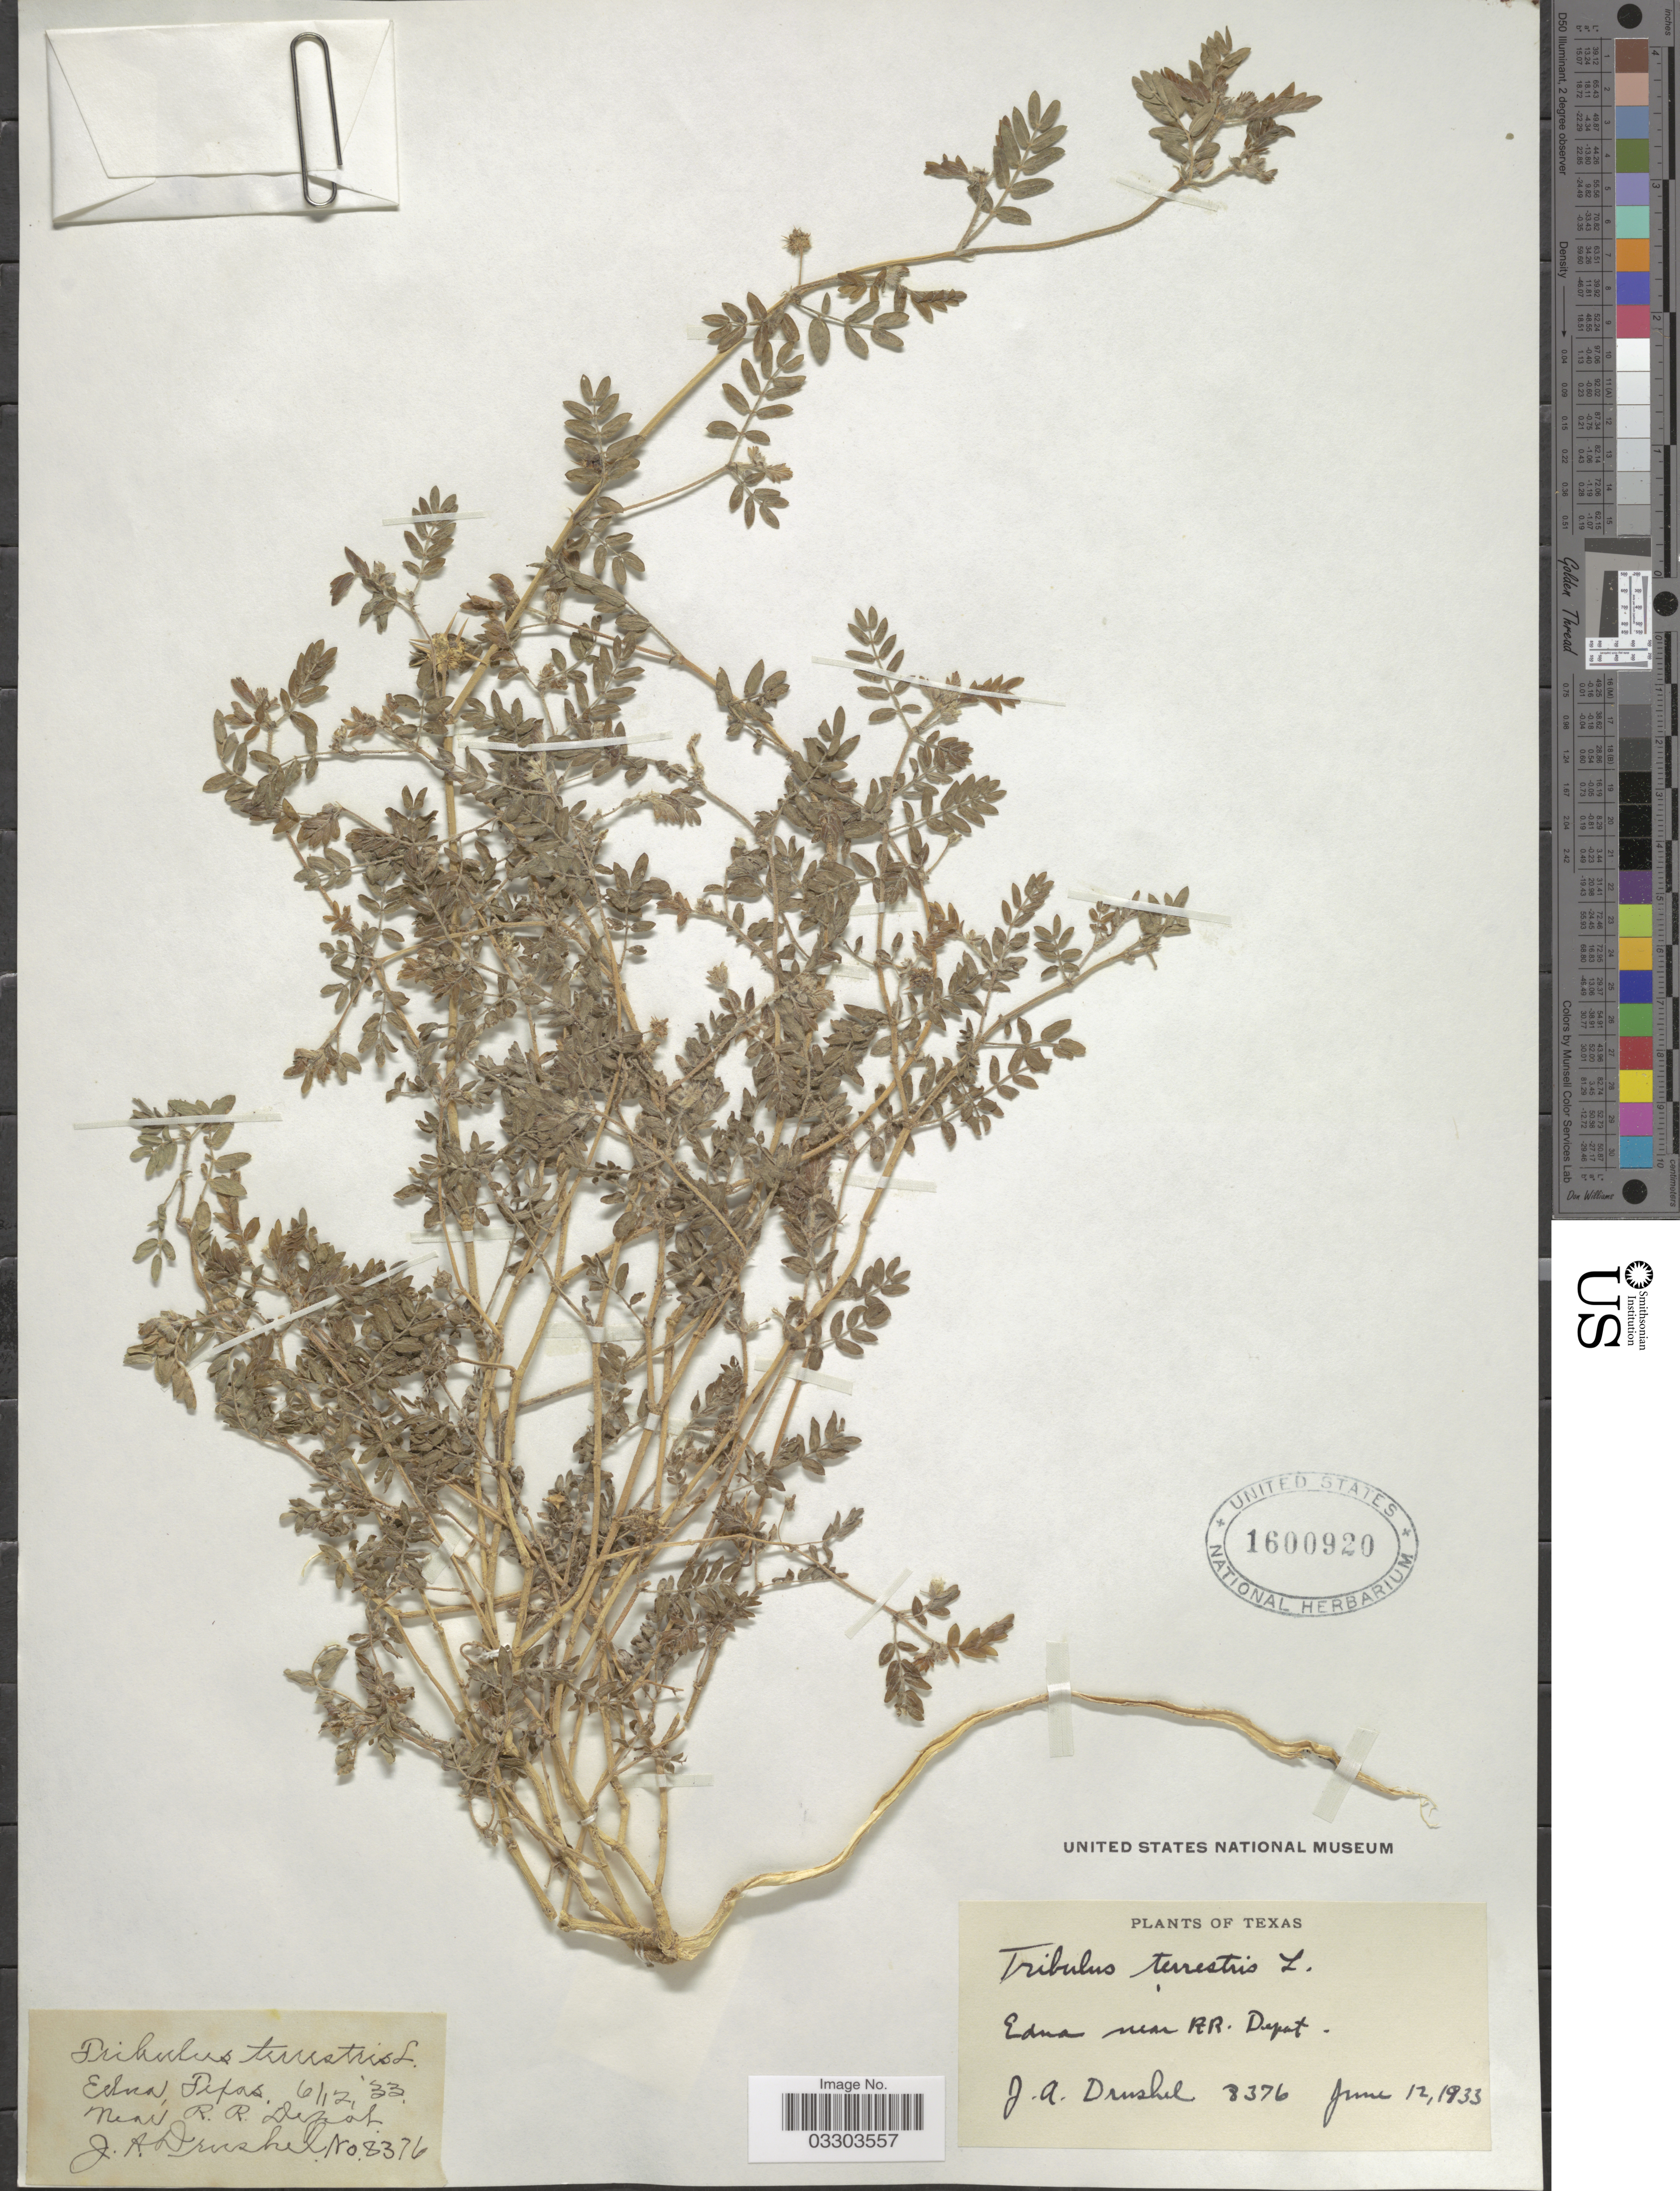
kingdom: Plantae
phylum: Tracheophyta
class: Magnoliopsida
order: Zygophyllales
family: Zygophyllaceae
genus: Tribulus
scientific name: Tribulus terrestris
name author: L.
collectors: J. A. Drushel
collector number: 8376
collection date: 1933-06-12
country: United States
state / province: Texas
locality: Edna near R. R. Depot.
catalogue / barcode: US 1600920